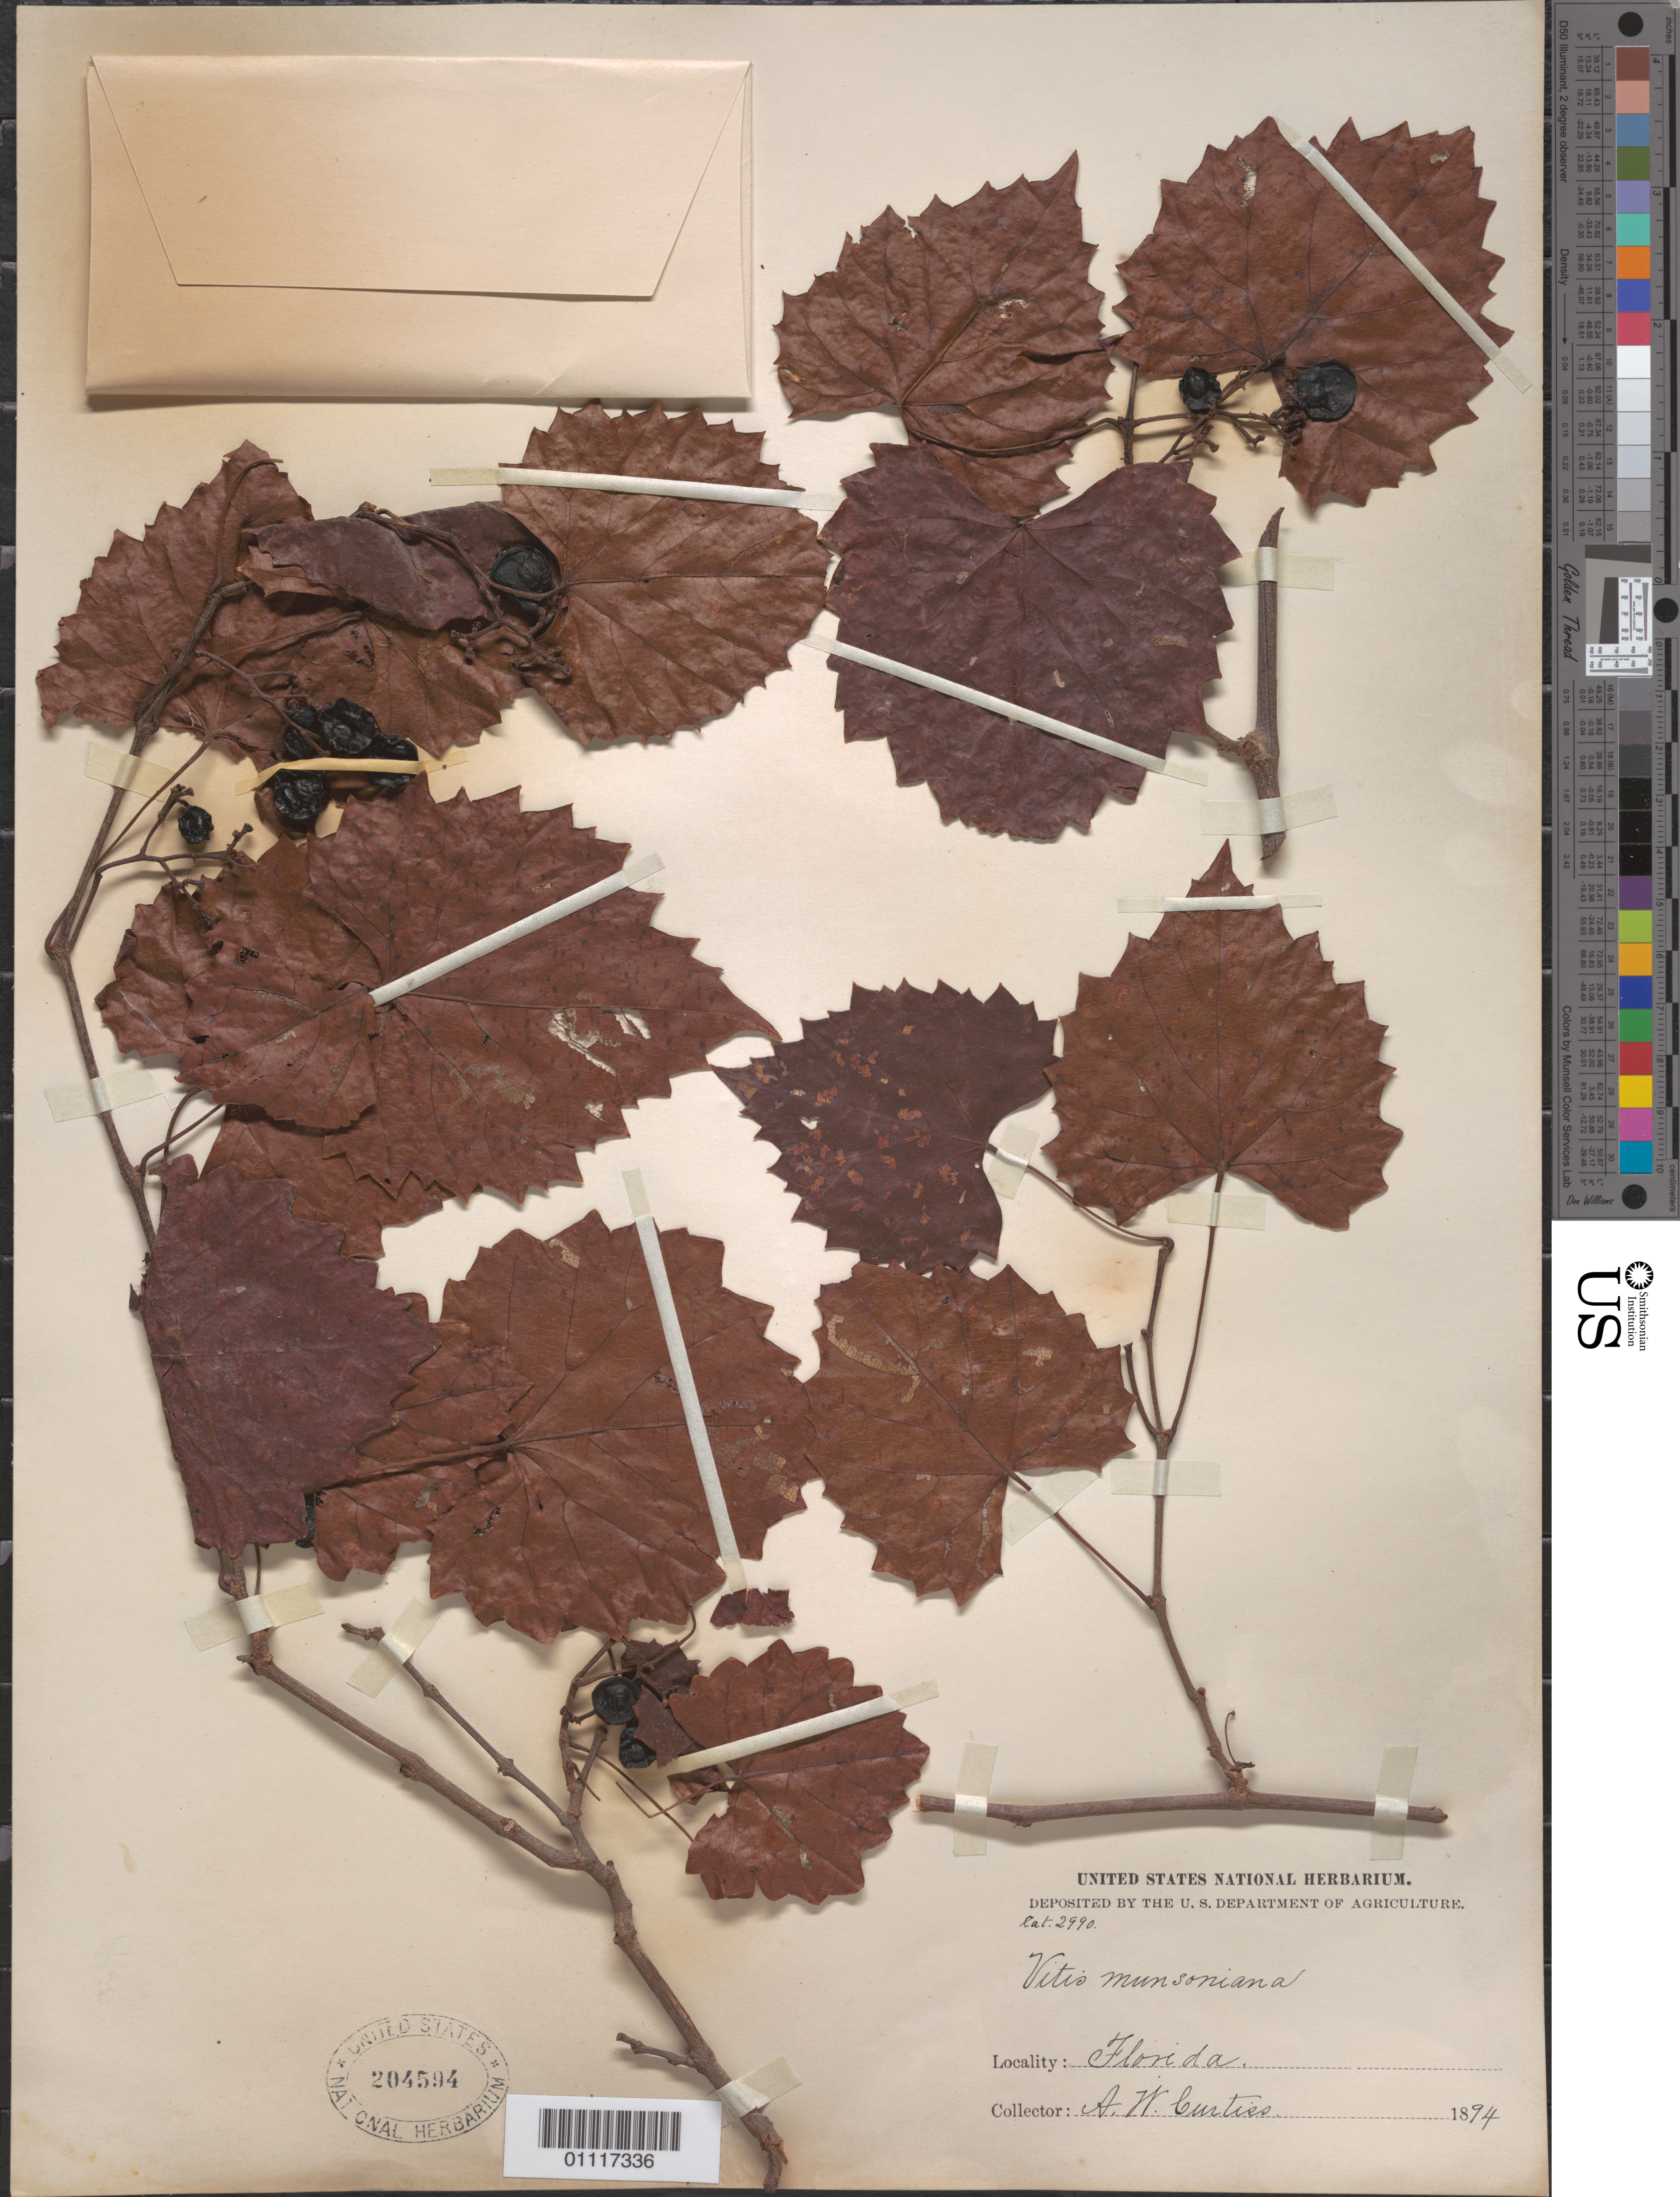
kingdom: Plantae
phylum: Tracheophyta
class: Magnoliopsida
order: Vitales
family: Vitaceae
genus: Vitis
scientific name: Vitis munsoniana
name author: J.H. Simpson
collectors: A. H. Curtiss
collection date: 1874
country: United States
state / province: Florida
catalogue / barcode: US 204594